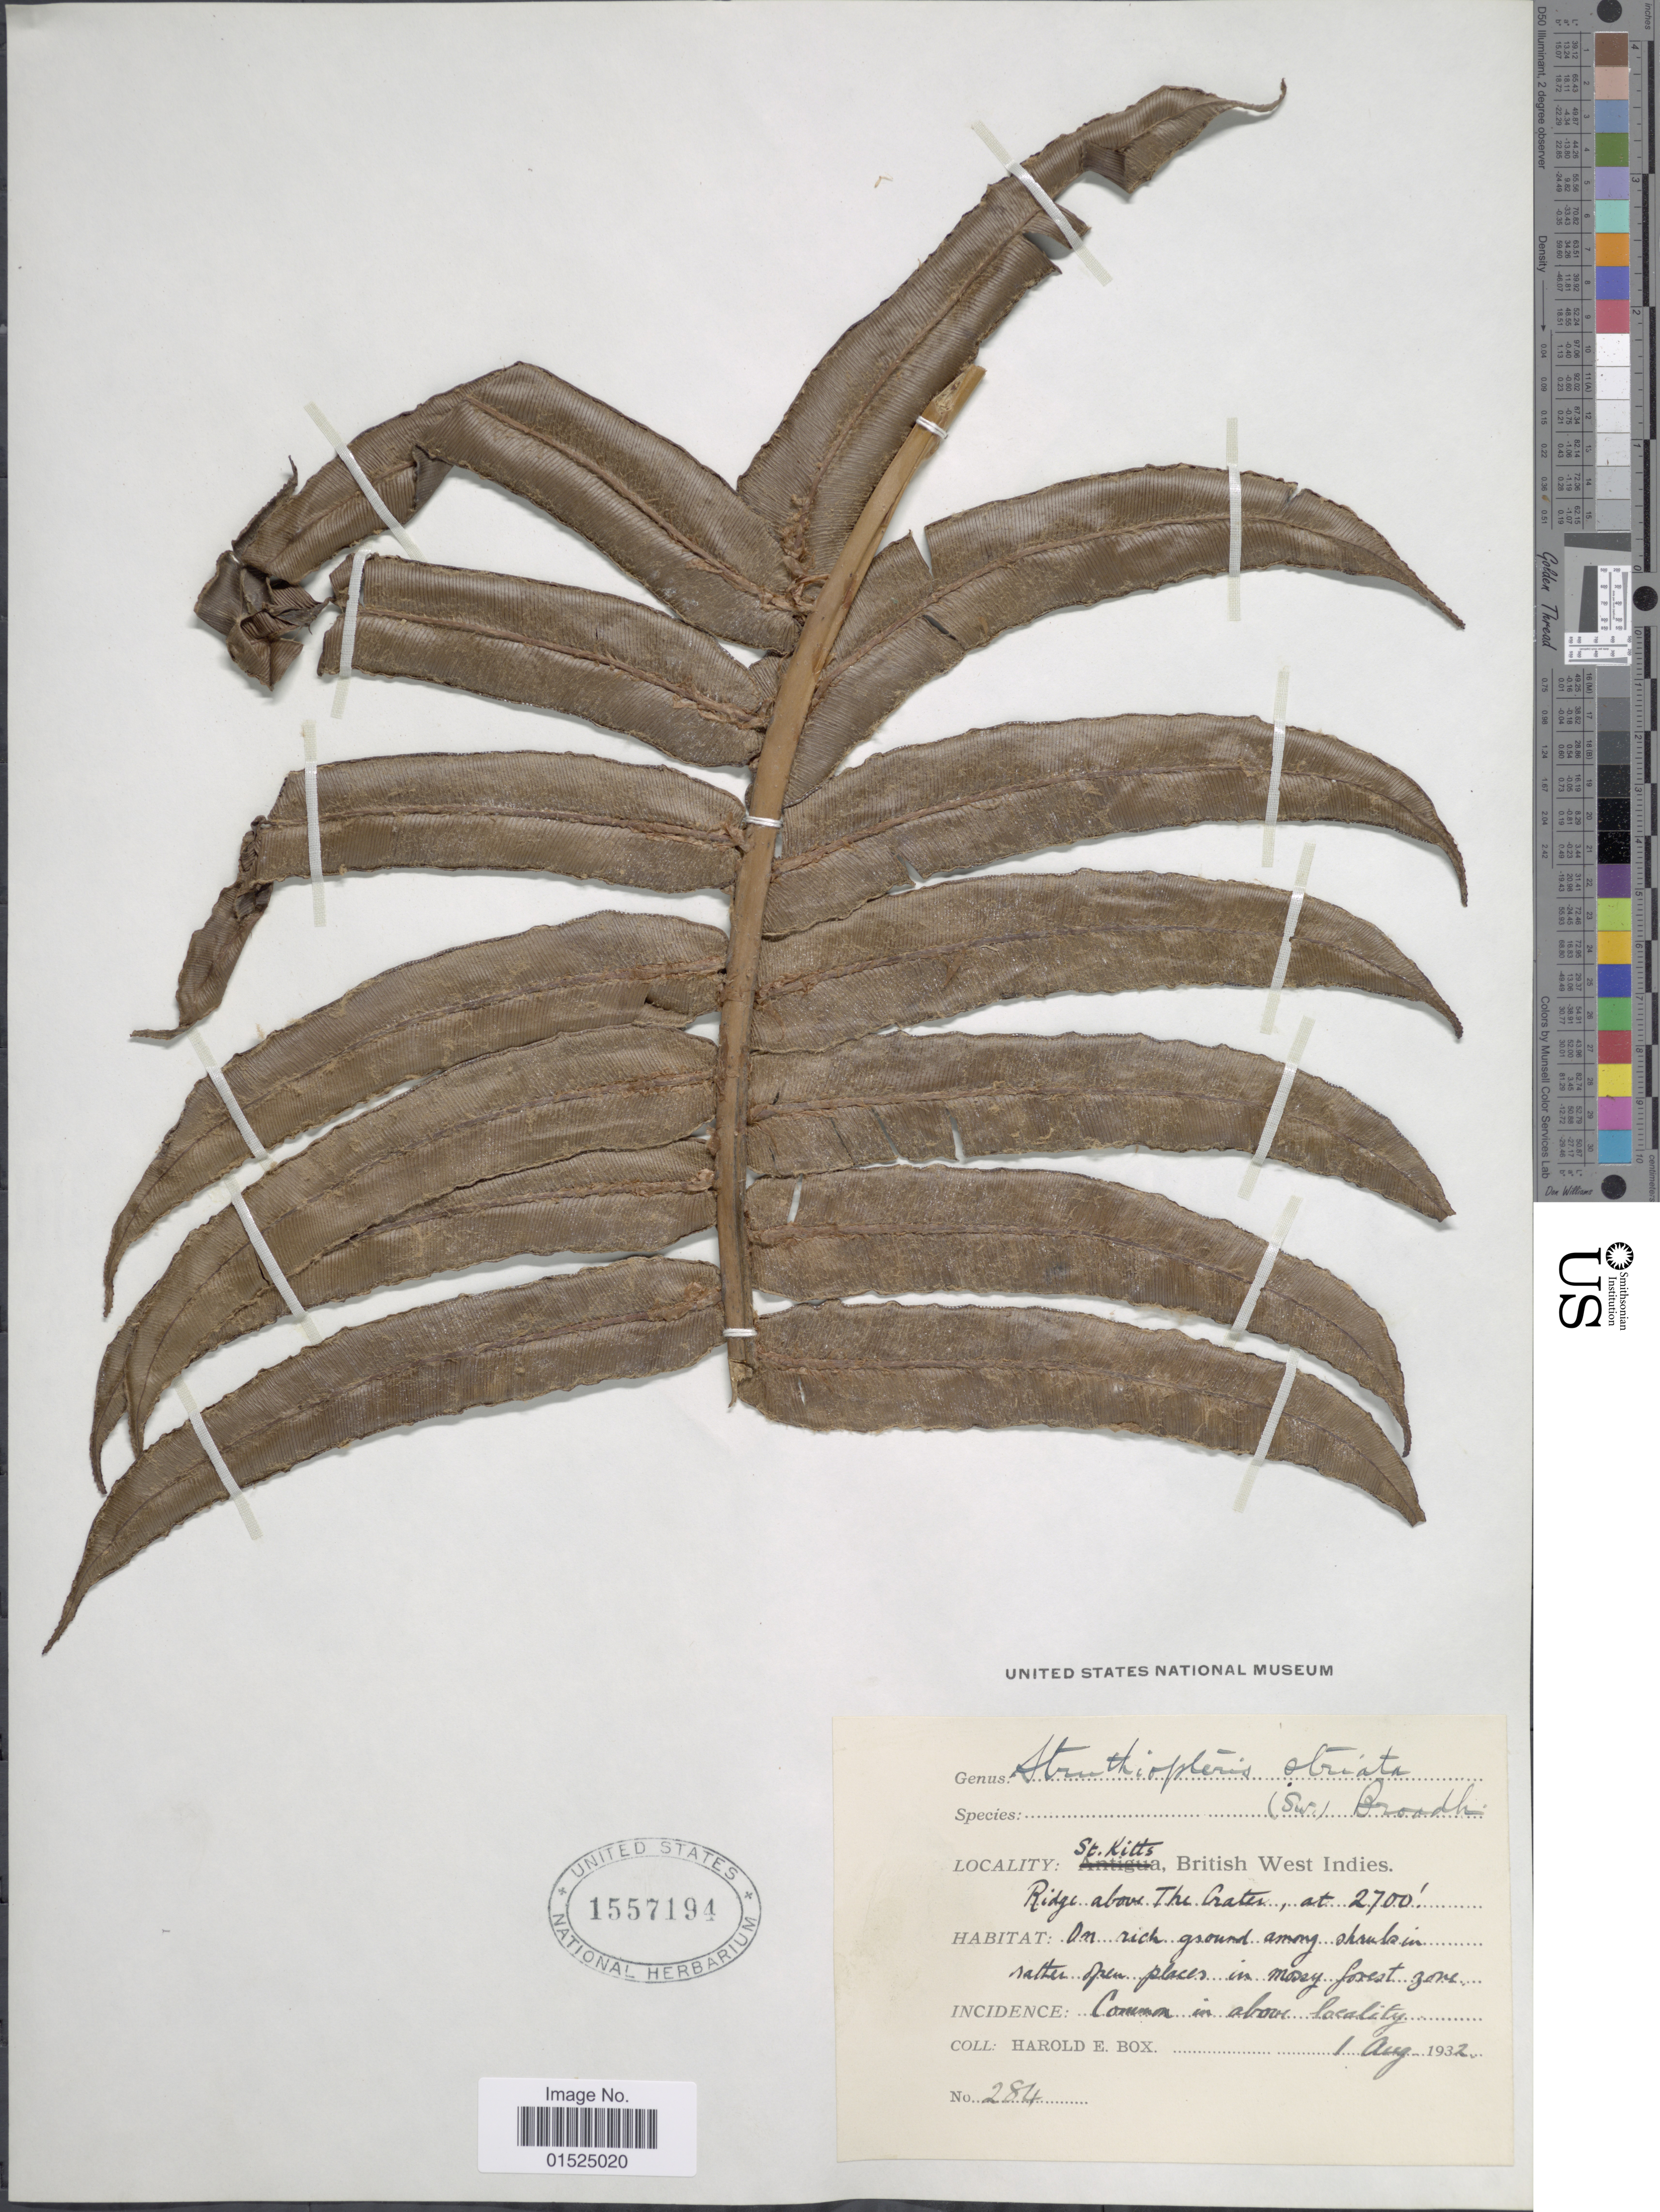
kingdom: Plantae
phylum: Tracheophyta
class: Polypodiopsida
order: Polypodiales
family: Blechnaceae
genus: Blechnum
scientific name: Blechnum ryanii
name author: Hieron.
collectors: H. E. Box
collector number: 284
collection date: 1932-08-01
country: St. Christopher-Nevis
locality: St. Kitts, Ridge above The Crater [interpreted]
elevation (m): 823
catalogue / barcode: US 1557194